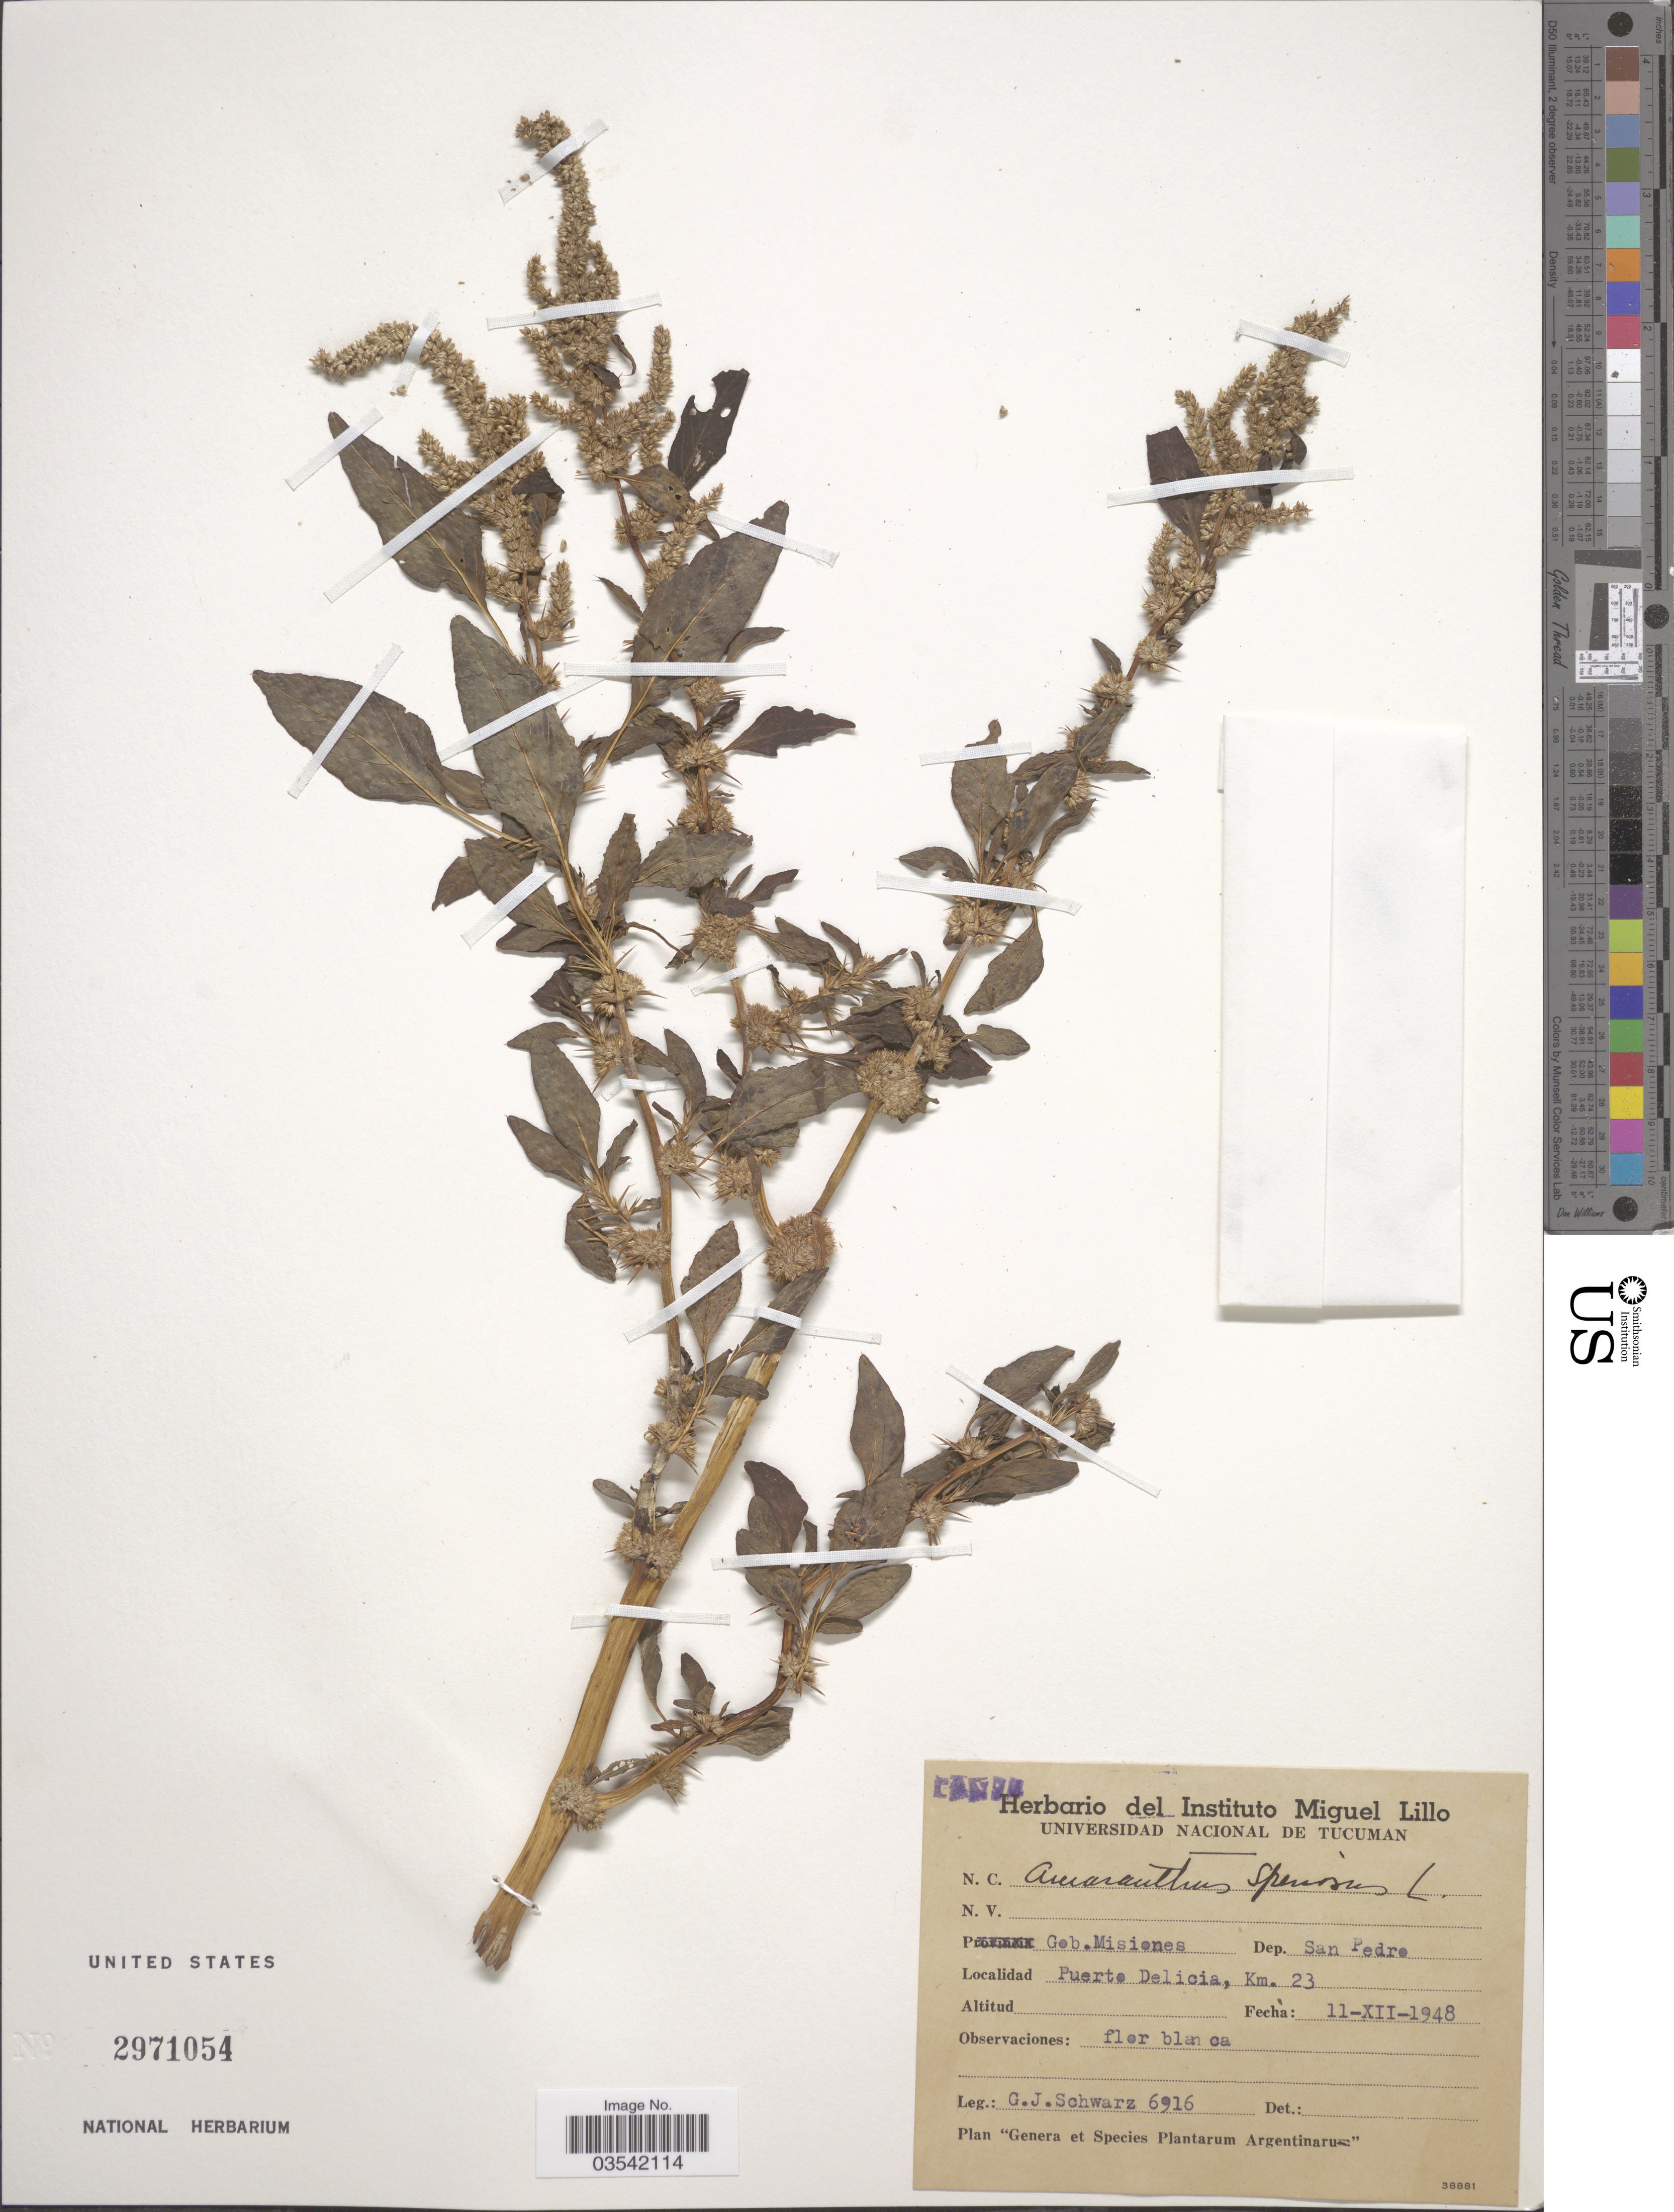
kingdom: Plantae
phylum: Tracheophyta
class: Magnoliopsida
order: Caryophyllales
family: Amaranthaceae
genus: Amaranthus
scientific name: Amaranthus spinosus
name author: L.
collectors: G. J. Schwarz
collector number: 6916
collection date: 1948-12-11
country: Argentina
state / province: Misiones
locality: Gob. Misiones Dep. San Pedro. Puerto Delicia, Km. 23.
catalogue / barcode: US 2971054